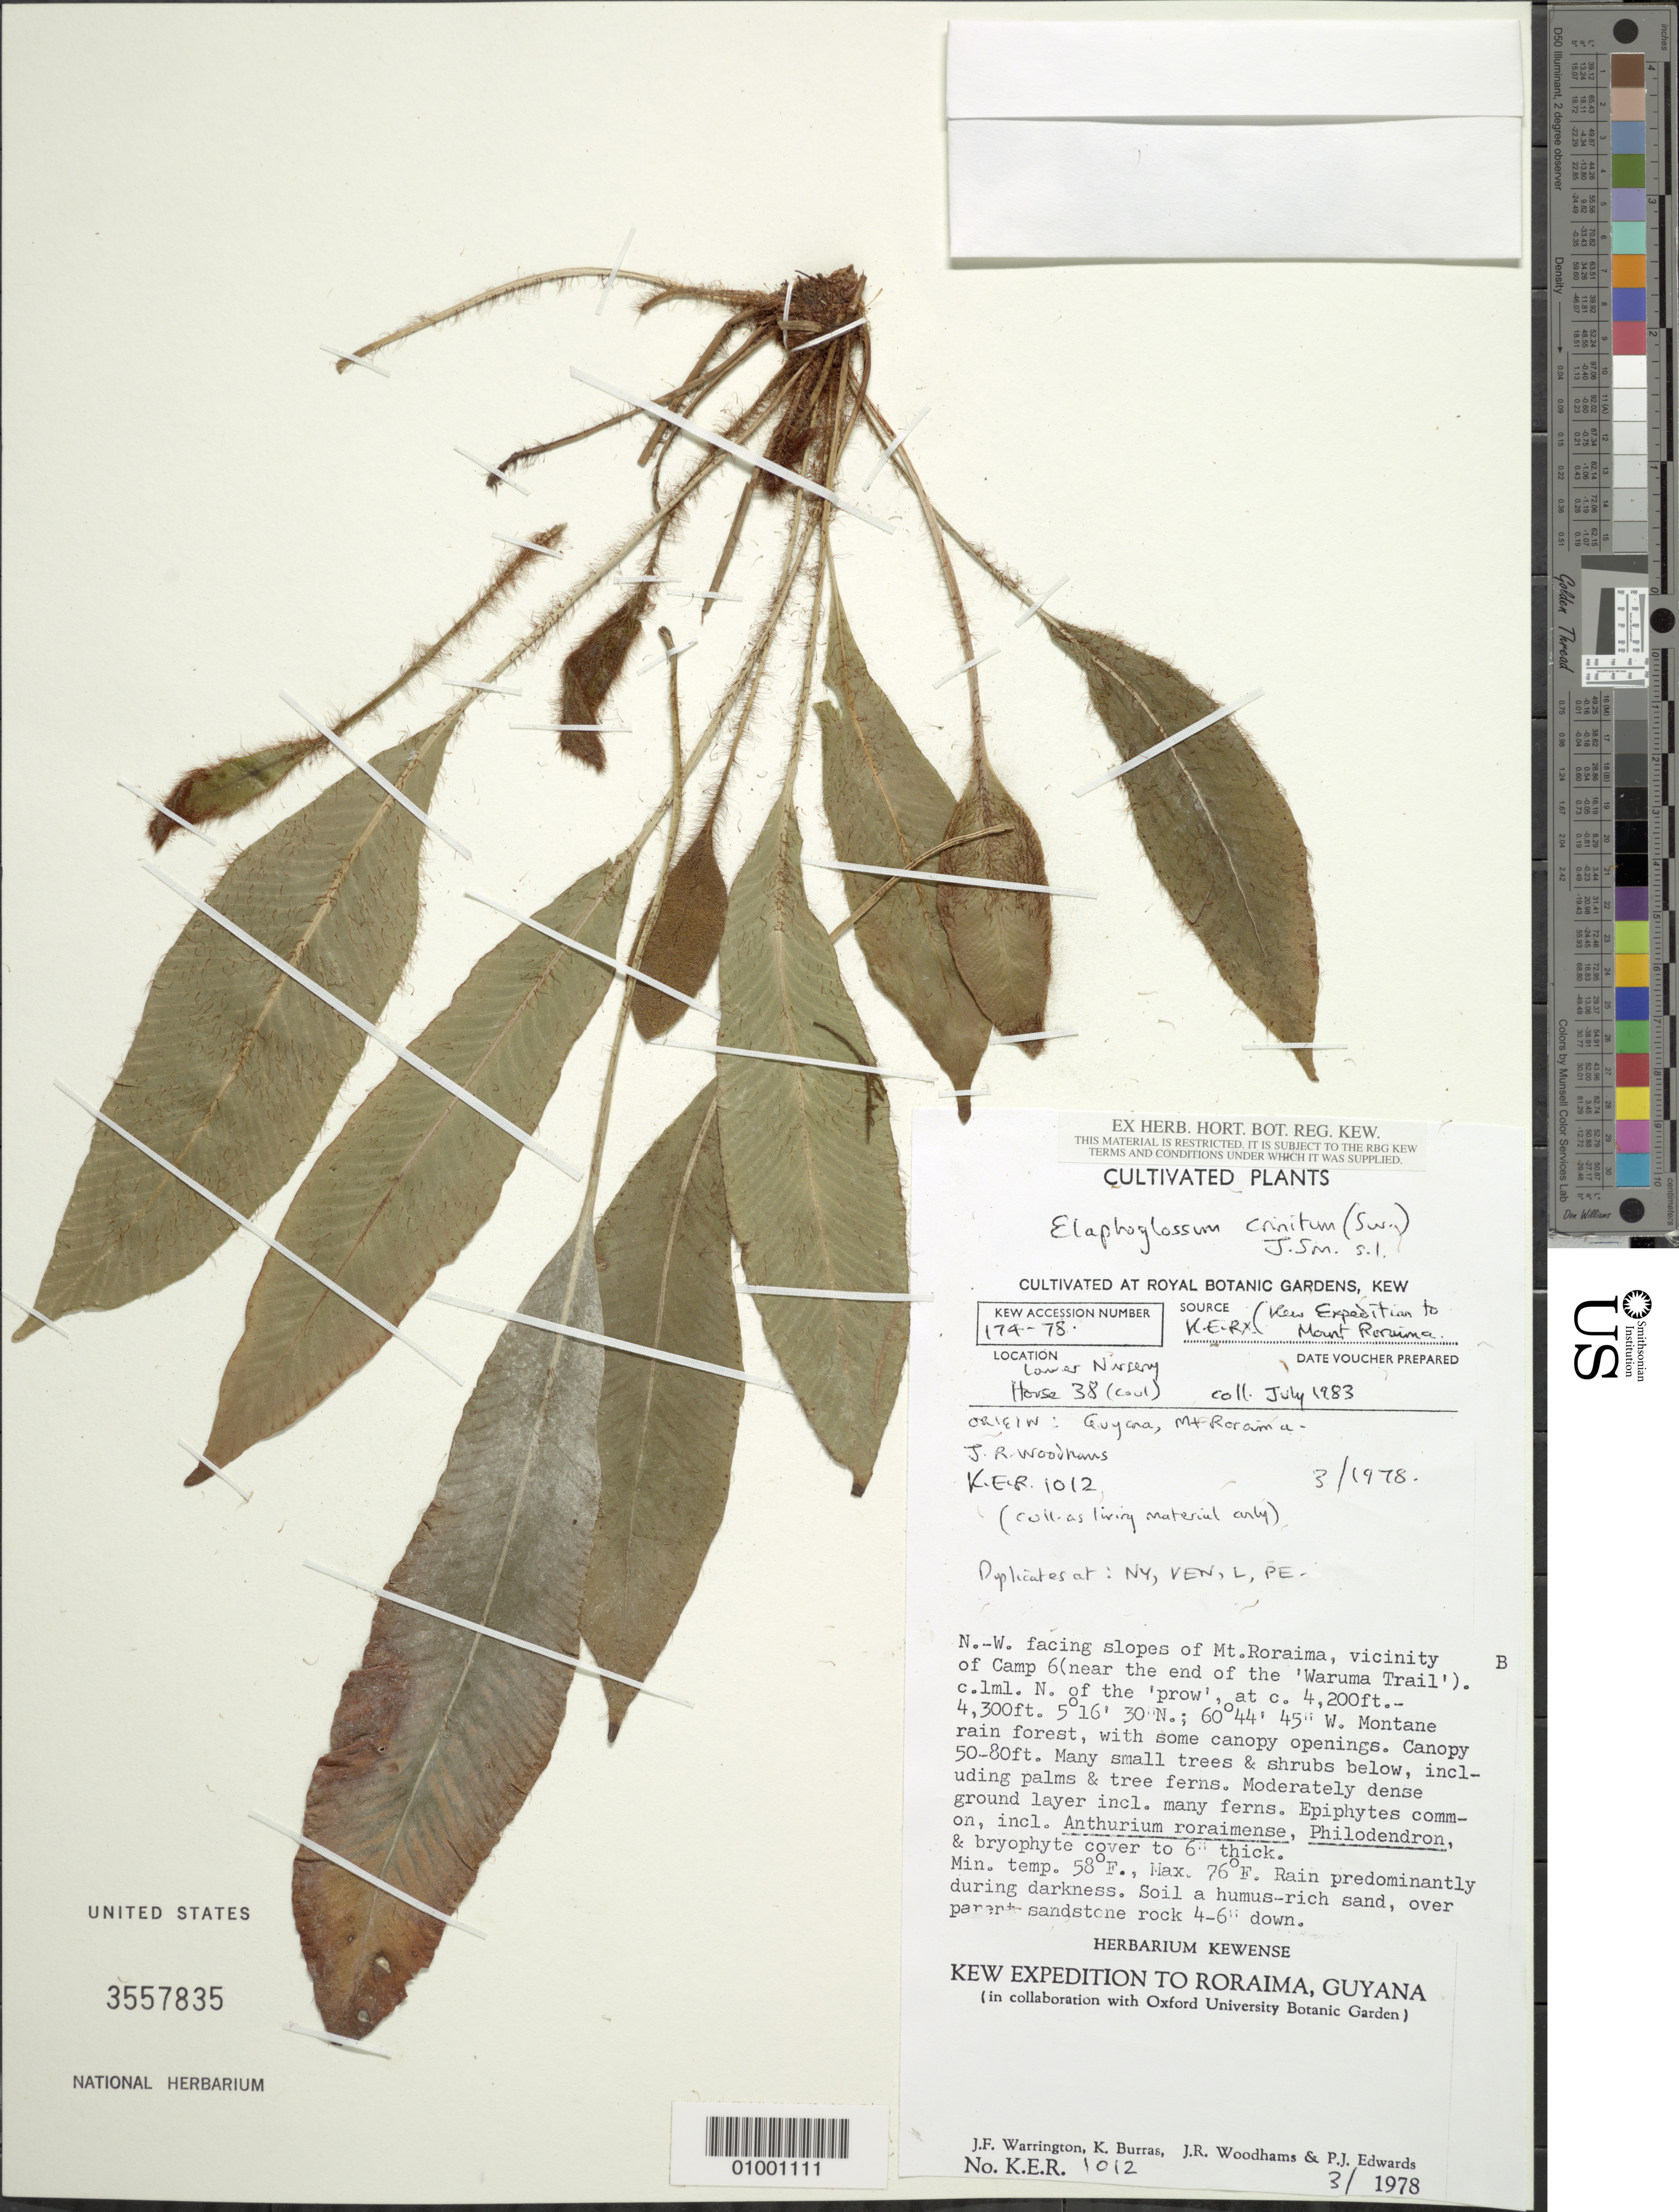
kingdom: Plantae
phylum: Tracheophyta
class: Polypodiopsida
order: Polypodiales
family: Dryopteridaceae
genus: Elaphoglossum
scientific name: Elaphoglossum sp.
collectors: J. Warrington, P. Edwards, K. Burras & J. Woodhams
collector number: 1012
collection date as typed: Mar-78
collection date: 1978-03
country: Guyana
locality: Mt. Roraima, NW-facing slopes, vic of Camp 6 (near the end of the 'Waruma Trail'), ca 1m N of the 'prow' at 4200 ft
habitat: Montane rain forest, with some canopy openings. Canopy 50-80ft. Many small trees & shrubs below, including palms & tree ferns.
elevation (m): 1311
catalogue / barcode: US 3557835